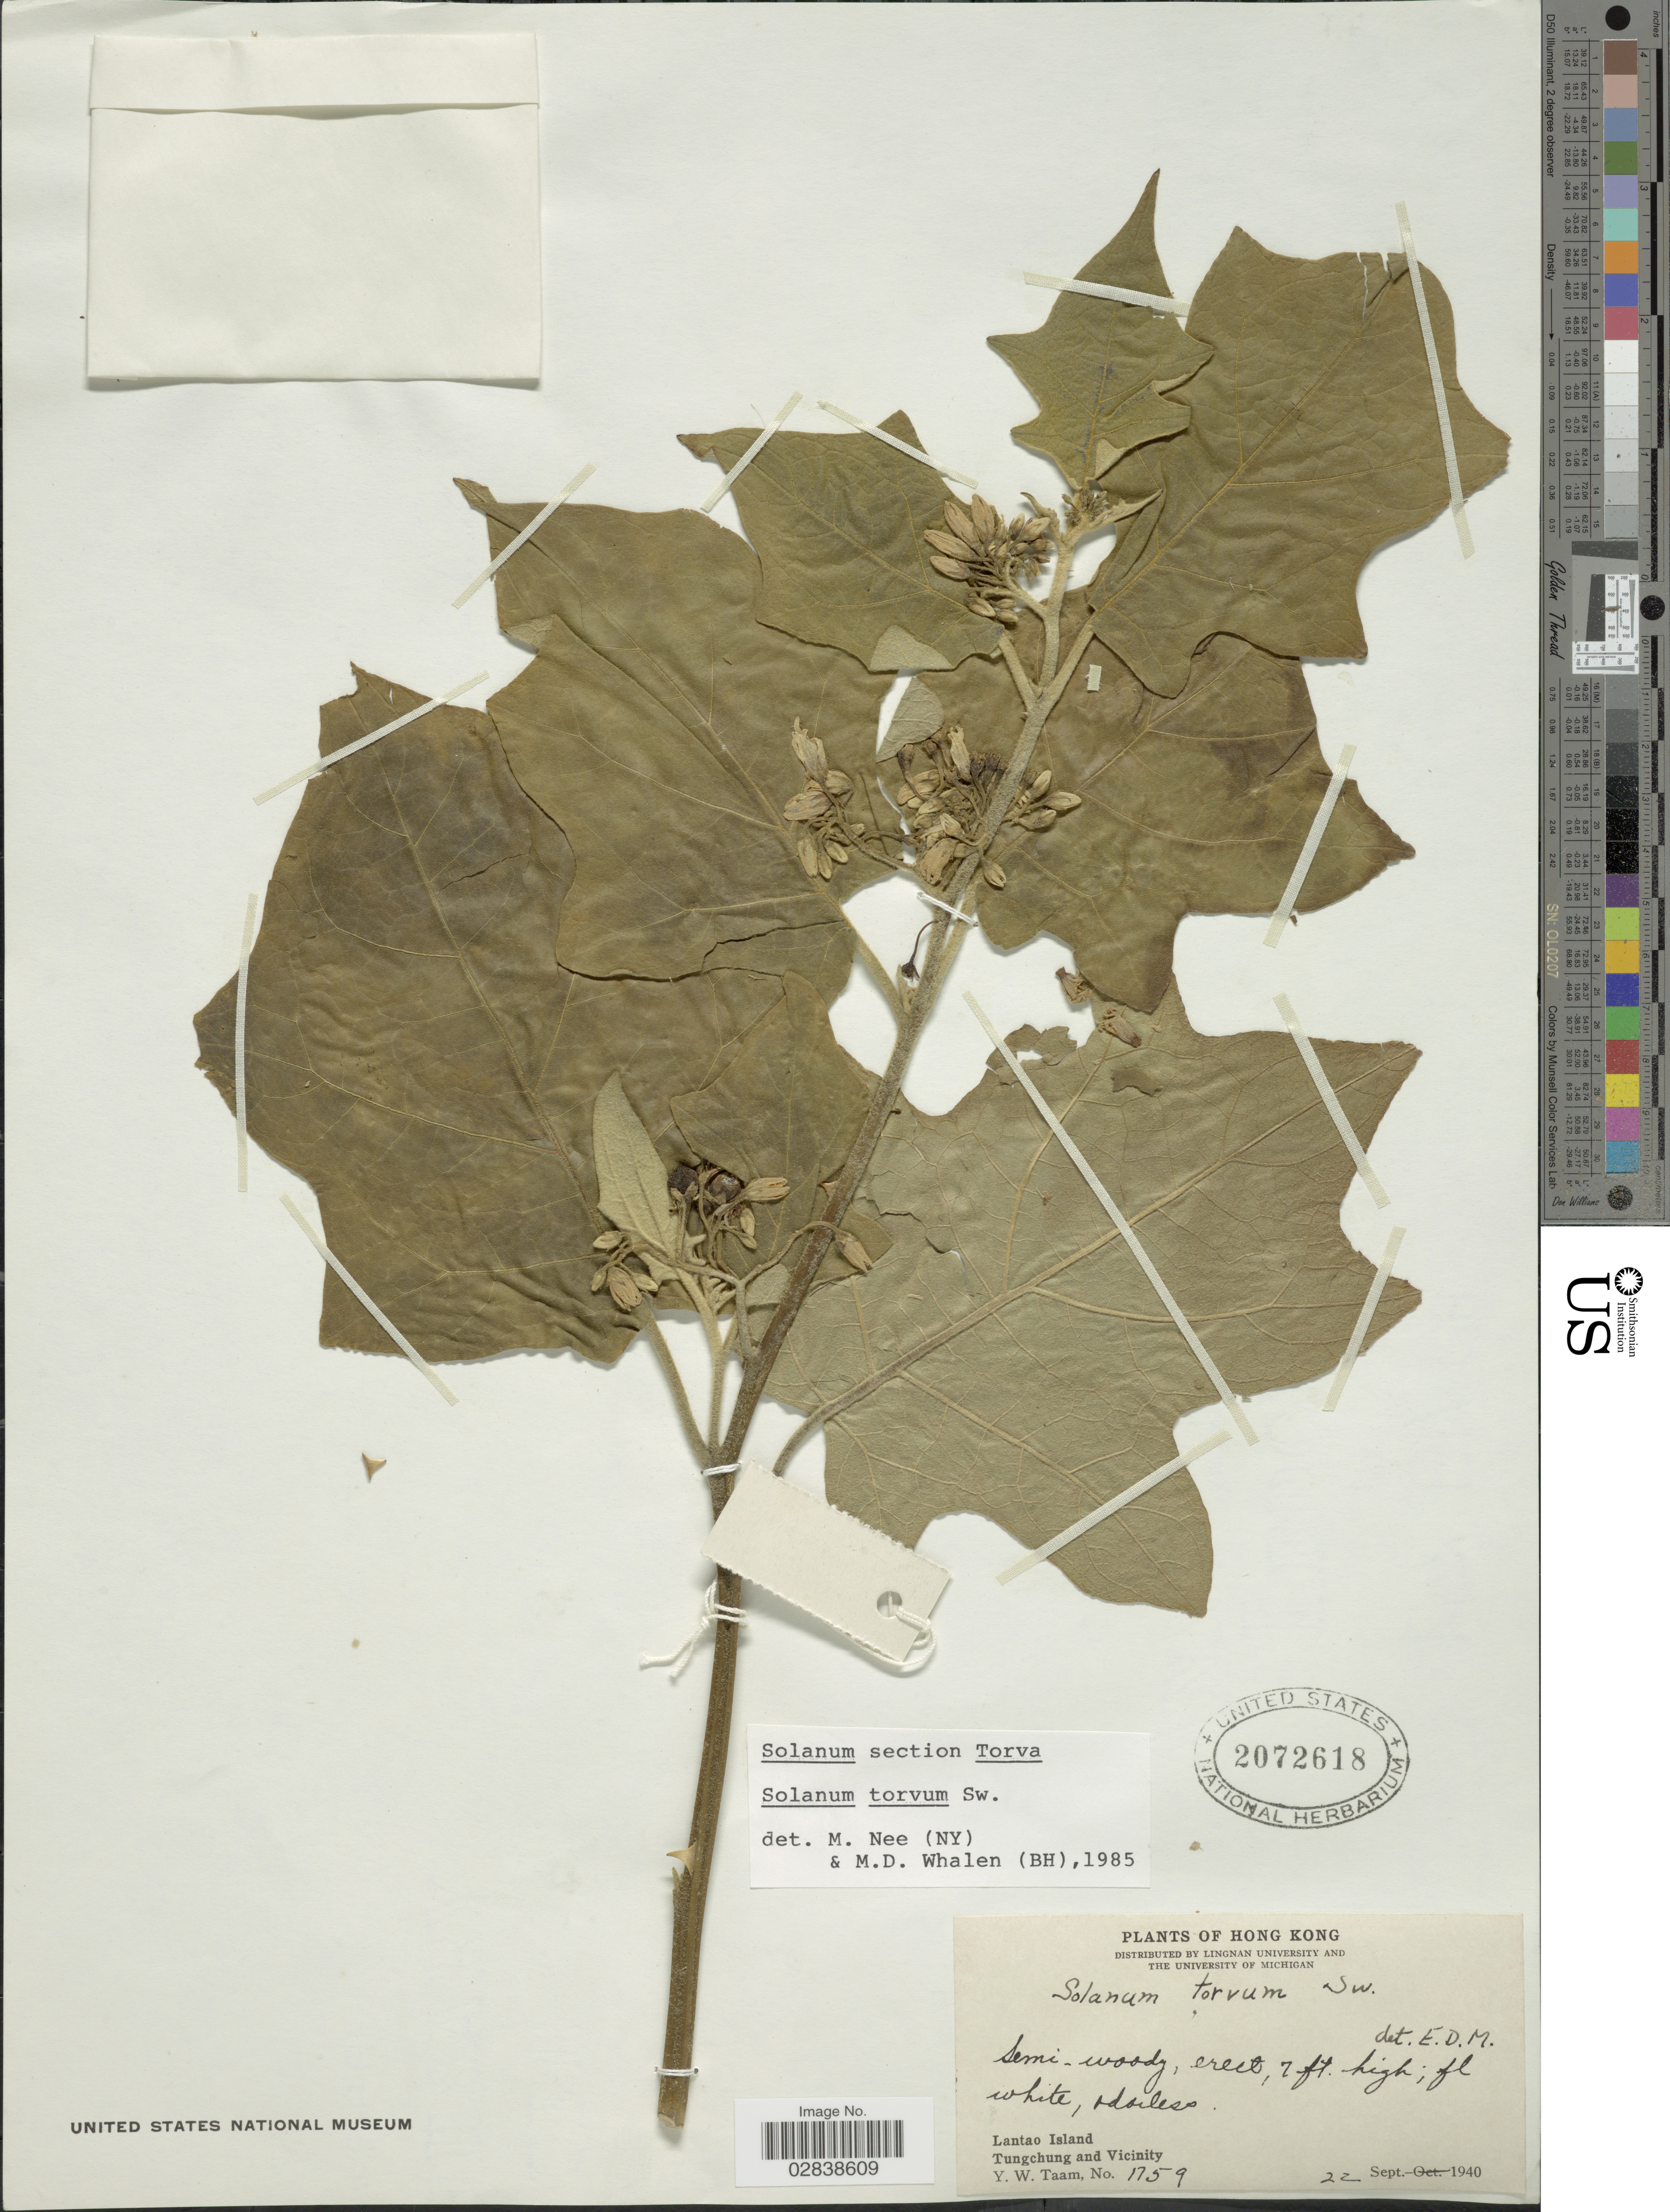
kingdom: Plantae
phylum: Tracheophyta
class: Magnoliopsida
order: Solanales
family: Solanaceae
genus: Solanum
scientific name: Solanum torvum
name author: Sw.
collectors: Y. W. Taam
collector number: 1759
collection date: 1940-09-22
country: China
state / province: Hong Kong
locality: Lantao Island, Tungchung and Vicinity.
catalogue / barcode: US 2072618